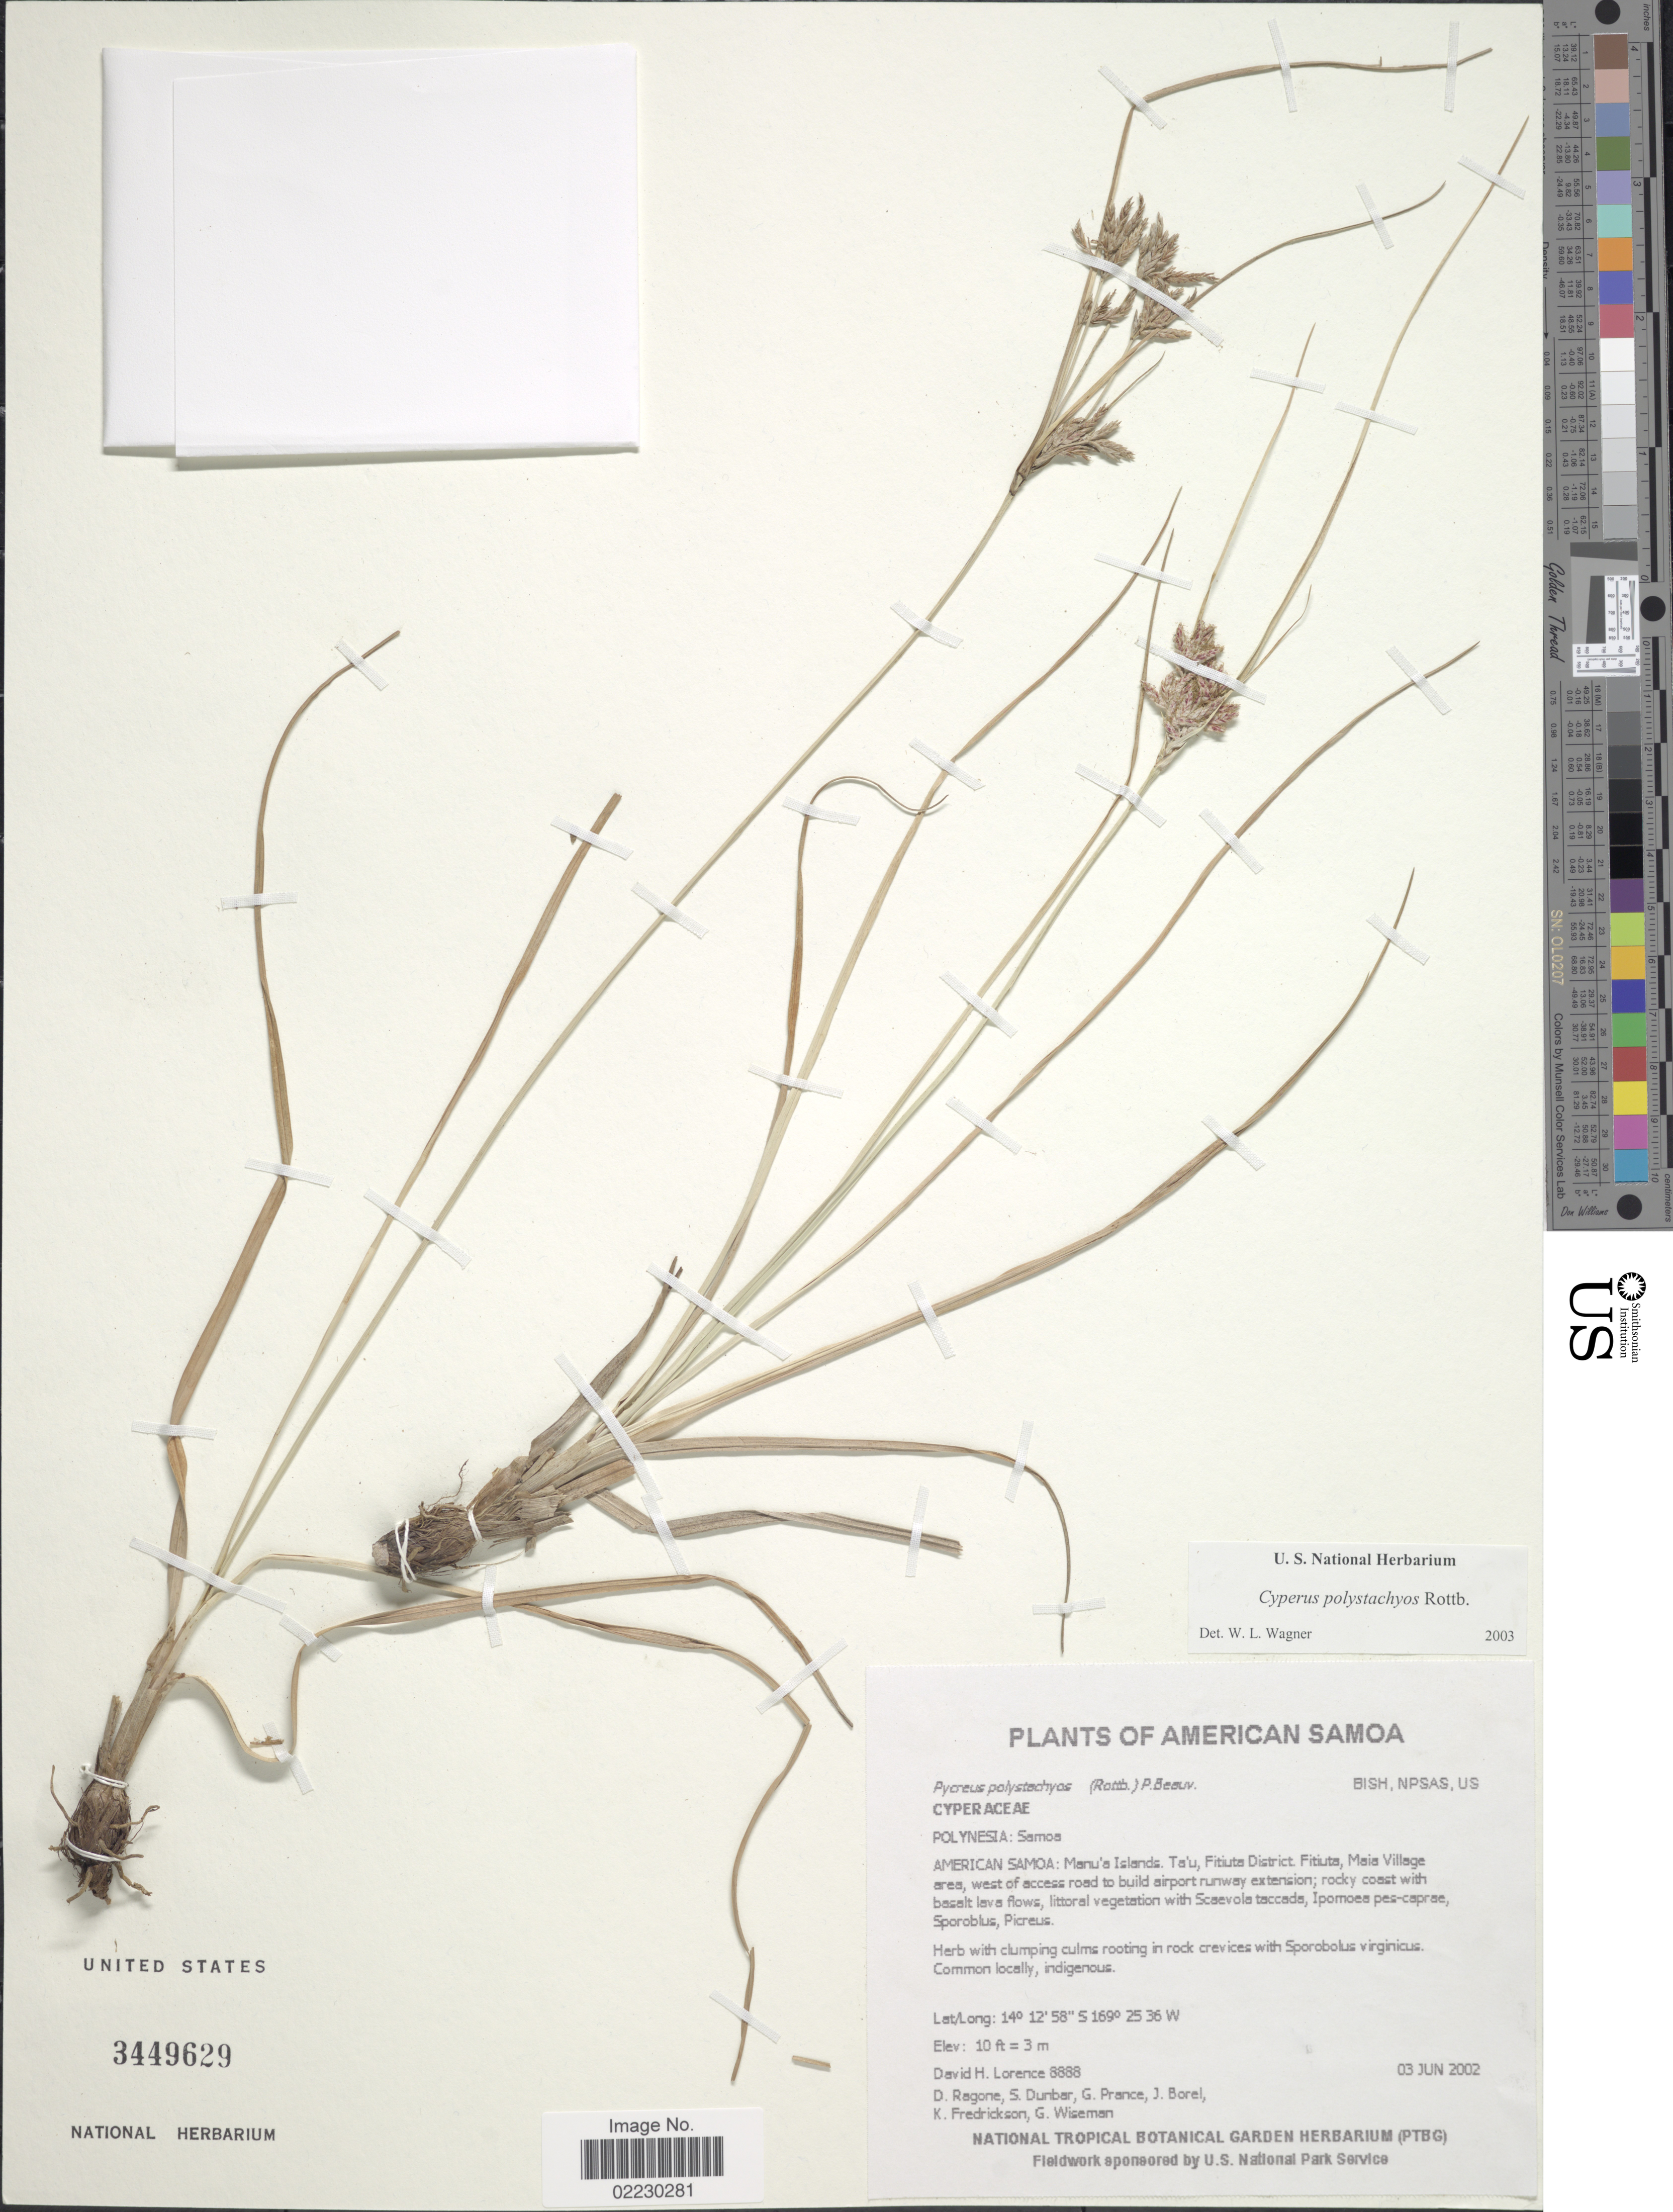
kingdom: Plantae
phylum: Tracheophyta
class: Liliopsida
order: Poales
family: Cyperaceae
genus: Cyperus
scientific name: Cyperus polystachyos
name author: Rottb.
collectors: D. Lorence, D. Ragone, S. Dunbar, G. T. Prance & et al.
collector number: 8888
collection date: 2002-06-03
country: American Samoa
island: Tau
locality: American Samoa, Polynesia: Samoa, Manu's Islands, Ta'u, Fitiuta District Fitiuta, Maia Village area, west of access road to build airport runway extension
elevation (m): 3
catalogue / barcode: US 3449629